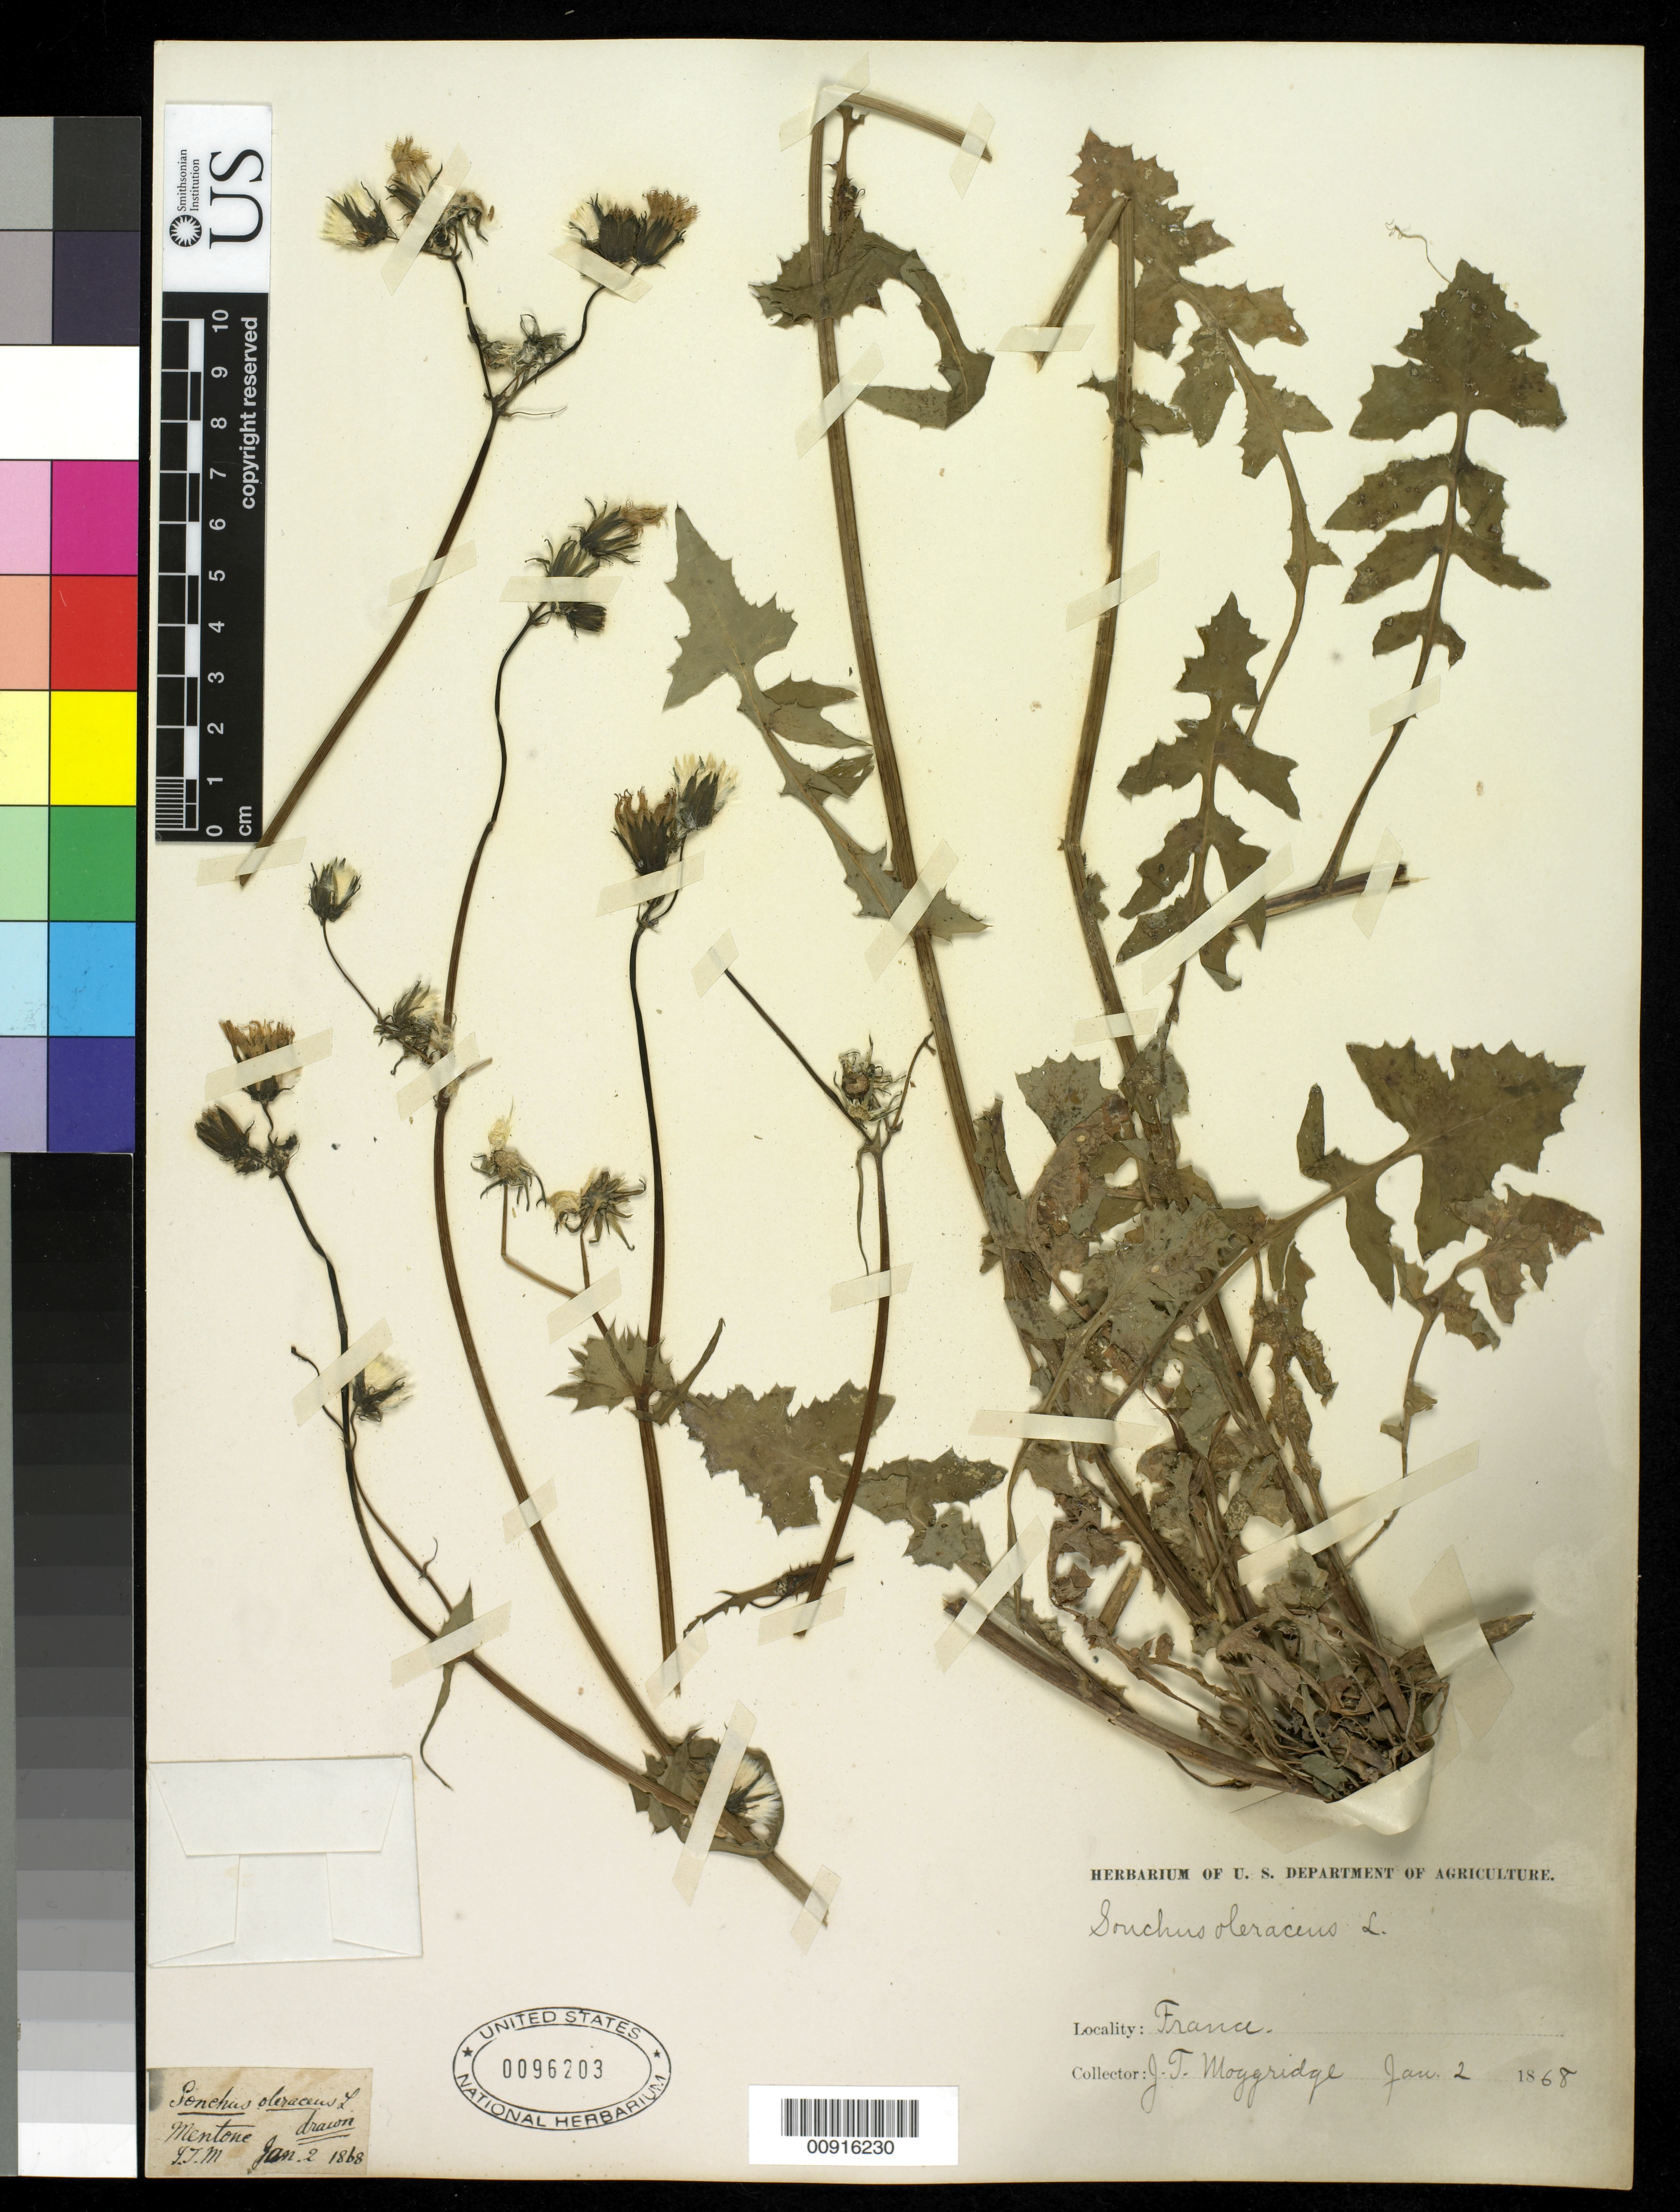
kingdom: Plantae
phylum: Tracheophyta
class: Magnoliopsida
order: Asterales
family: Asteraceae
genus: Sonchus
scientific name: Sonchus oleraceus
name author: L.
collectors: J. T. Moggridge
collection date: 1868-01-02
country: France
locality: Mentone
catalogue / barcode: US 96203